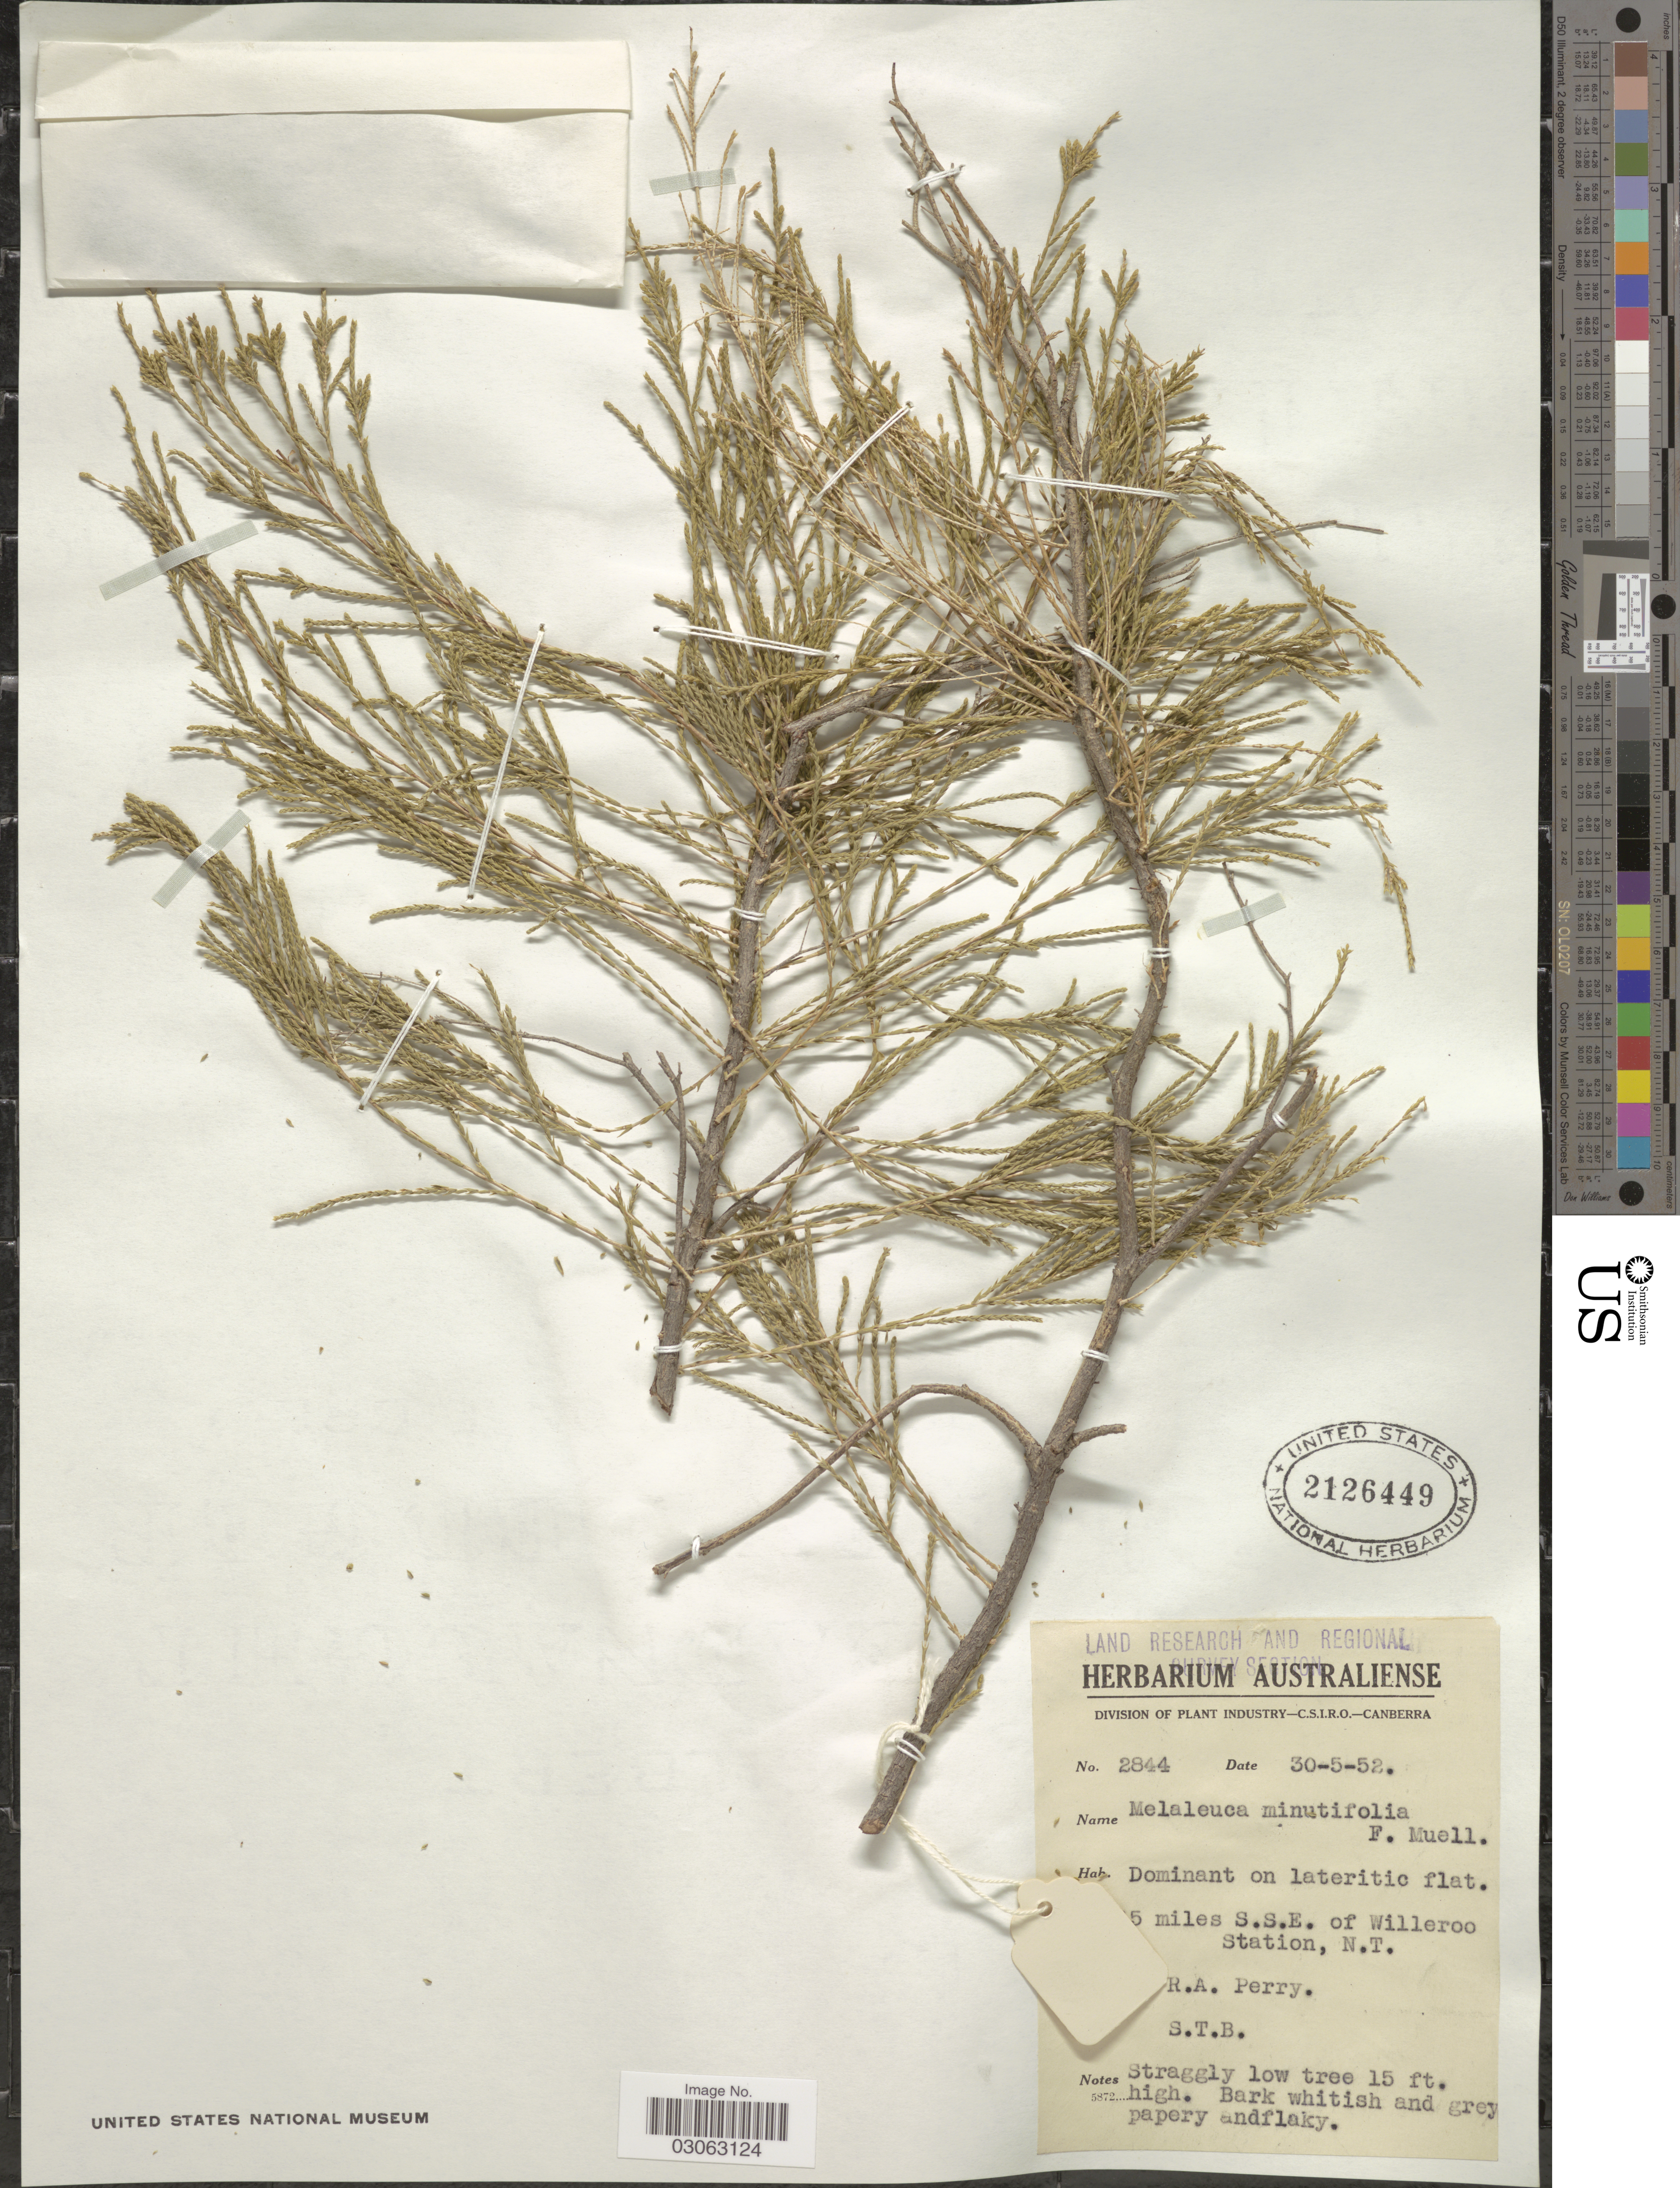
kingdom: Plantae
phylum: Tracheophyta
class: Magnoliopsida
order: Myrtales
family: Myrtaceae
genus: Melaleuca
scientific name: Melaleuca minutifolia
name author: F. Muell.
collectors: Perry, R. A.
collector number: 2844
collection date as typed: Transcribed d/m/y: 30/5/52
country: Australia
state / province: Northern Territory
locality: [illegible text]5 miles S.S.E. of Willeroo station, N.T.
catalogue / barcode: US 2126449